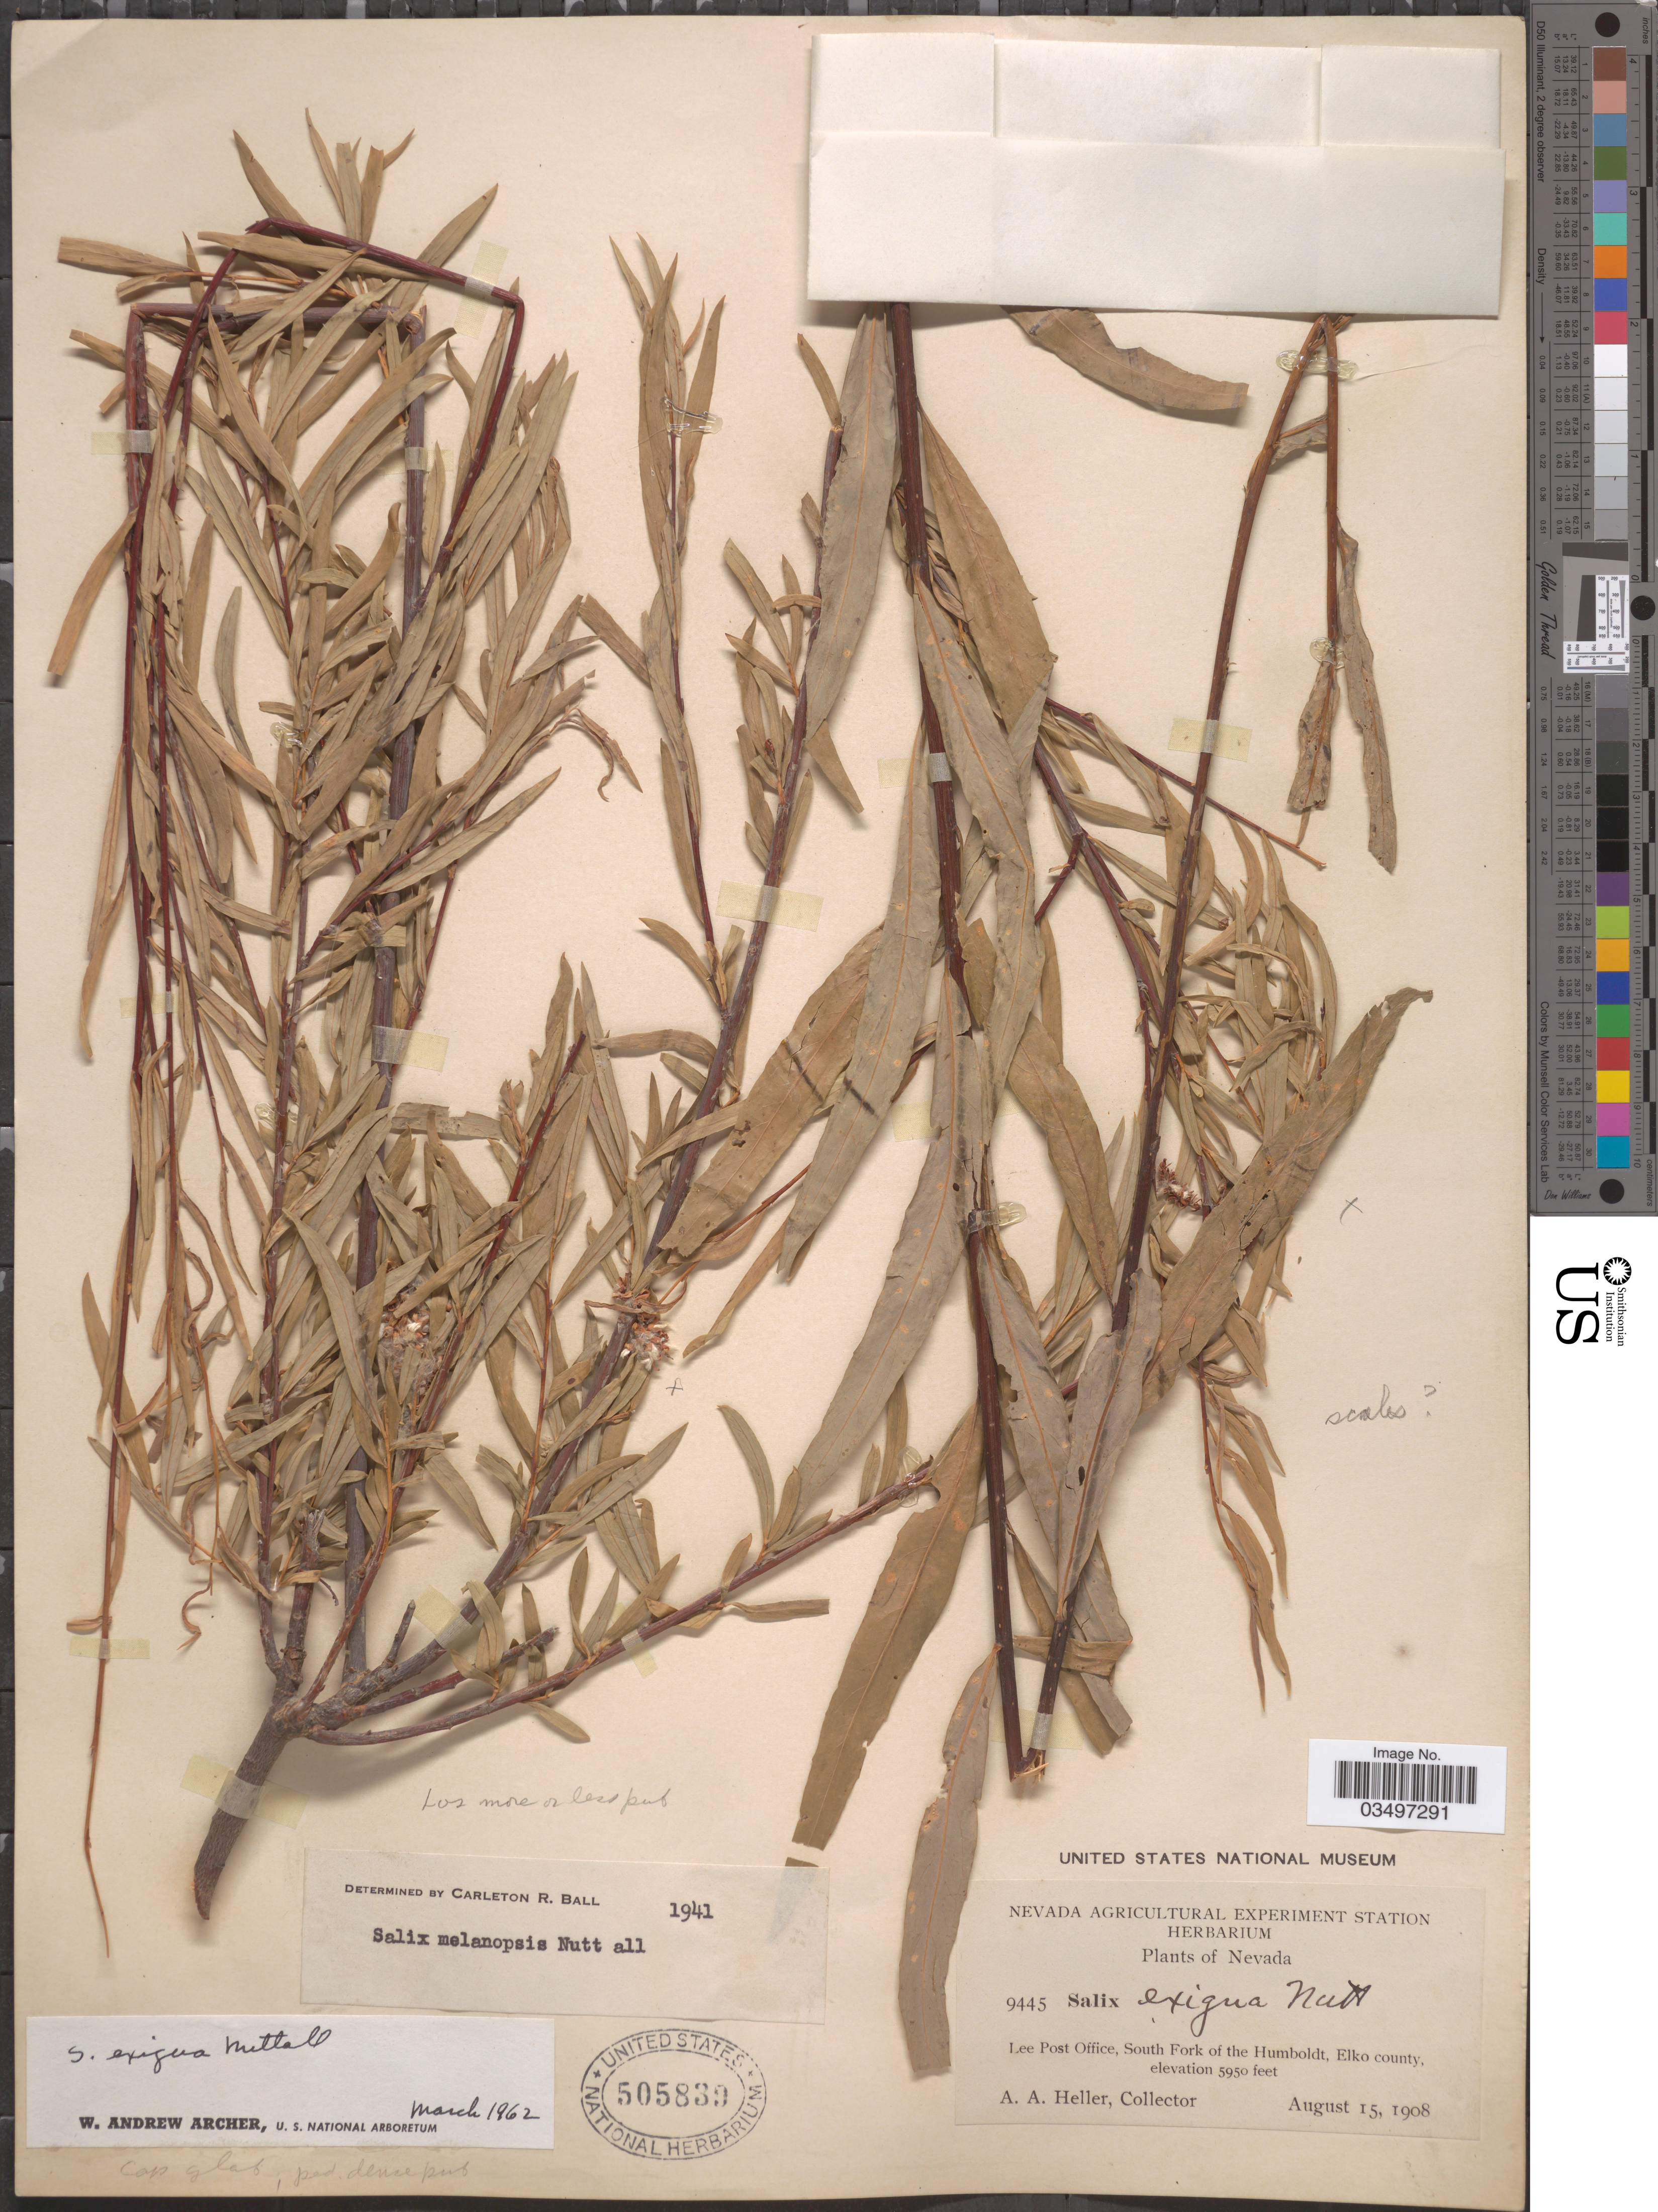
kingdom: Plantae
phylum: Tracheophyta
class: Magnoliopsida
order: Malpighiales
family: Salicaceae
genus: Salix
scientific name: Salix exigua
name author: Nutt.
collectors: A. A. Heller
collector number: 9445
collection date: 1908-08-15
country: United States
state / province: Nevada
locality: Lee Post Office, South Fork of the Humboldt, Elko county.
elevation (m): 1814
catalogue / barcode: US 505839